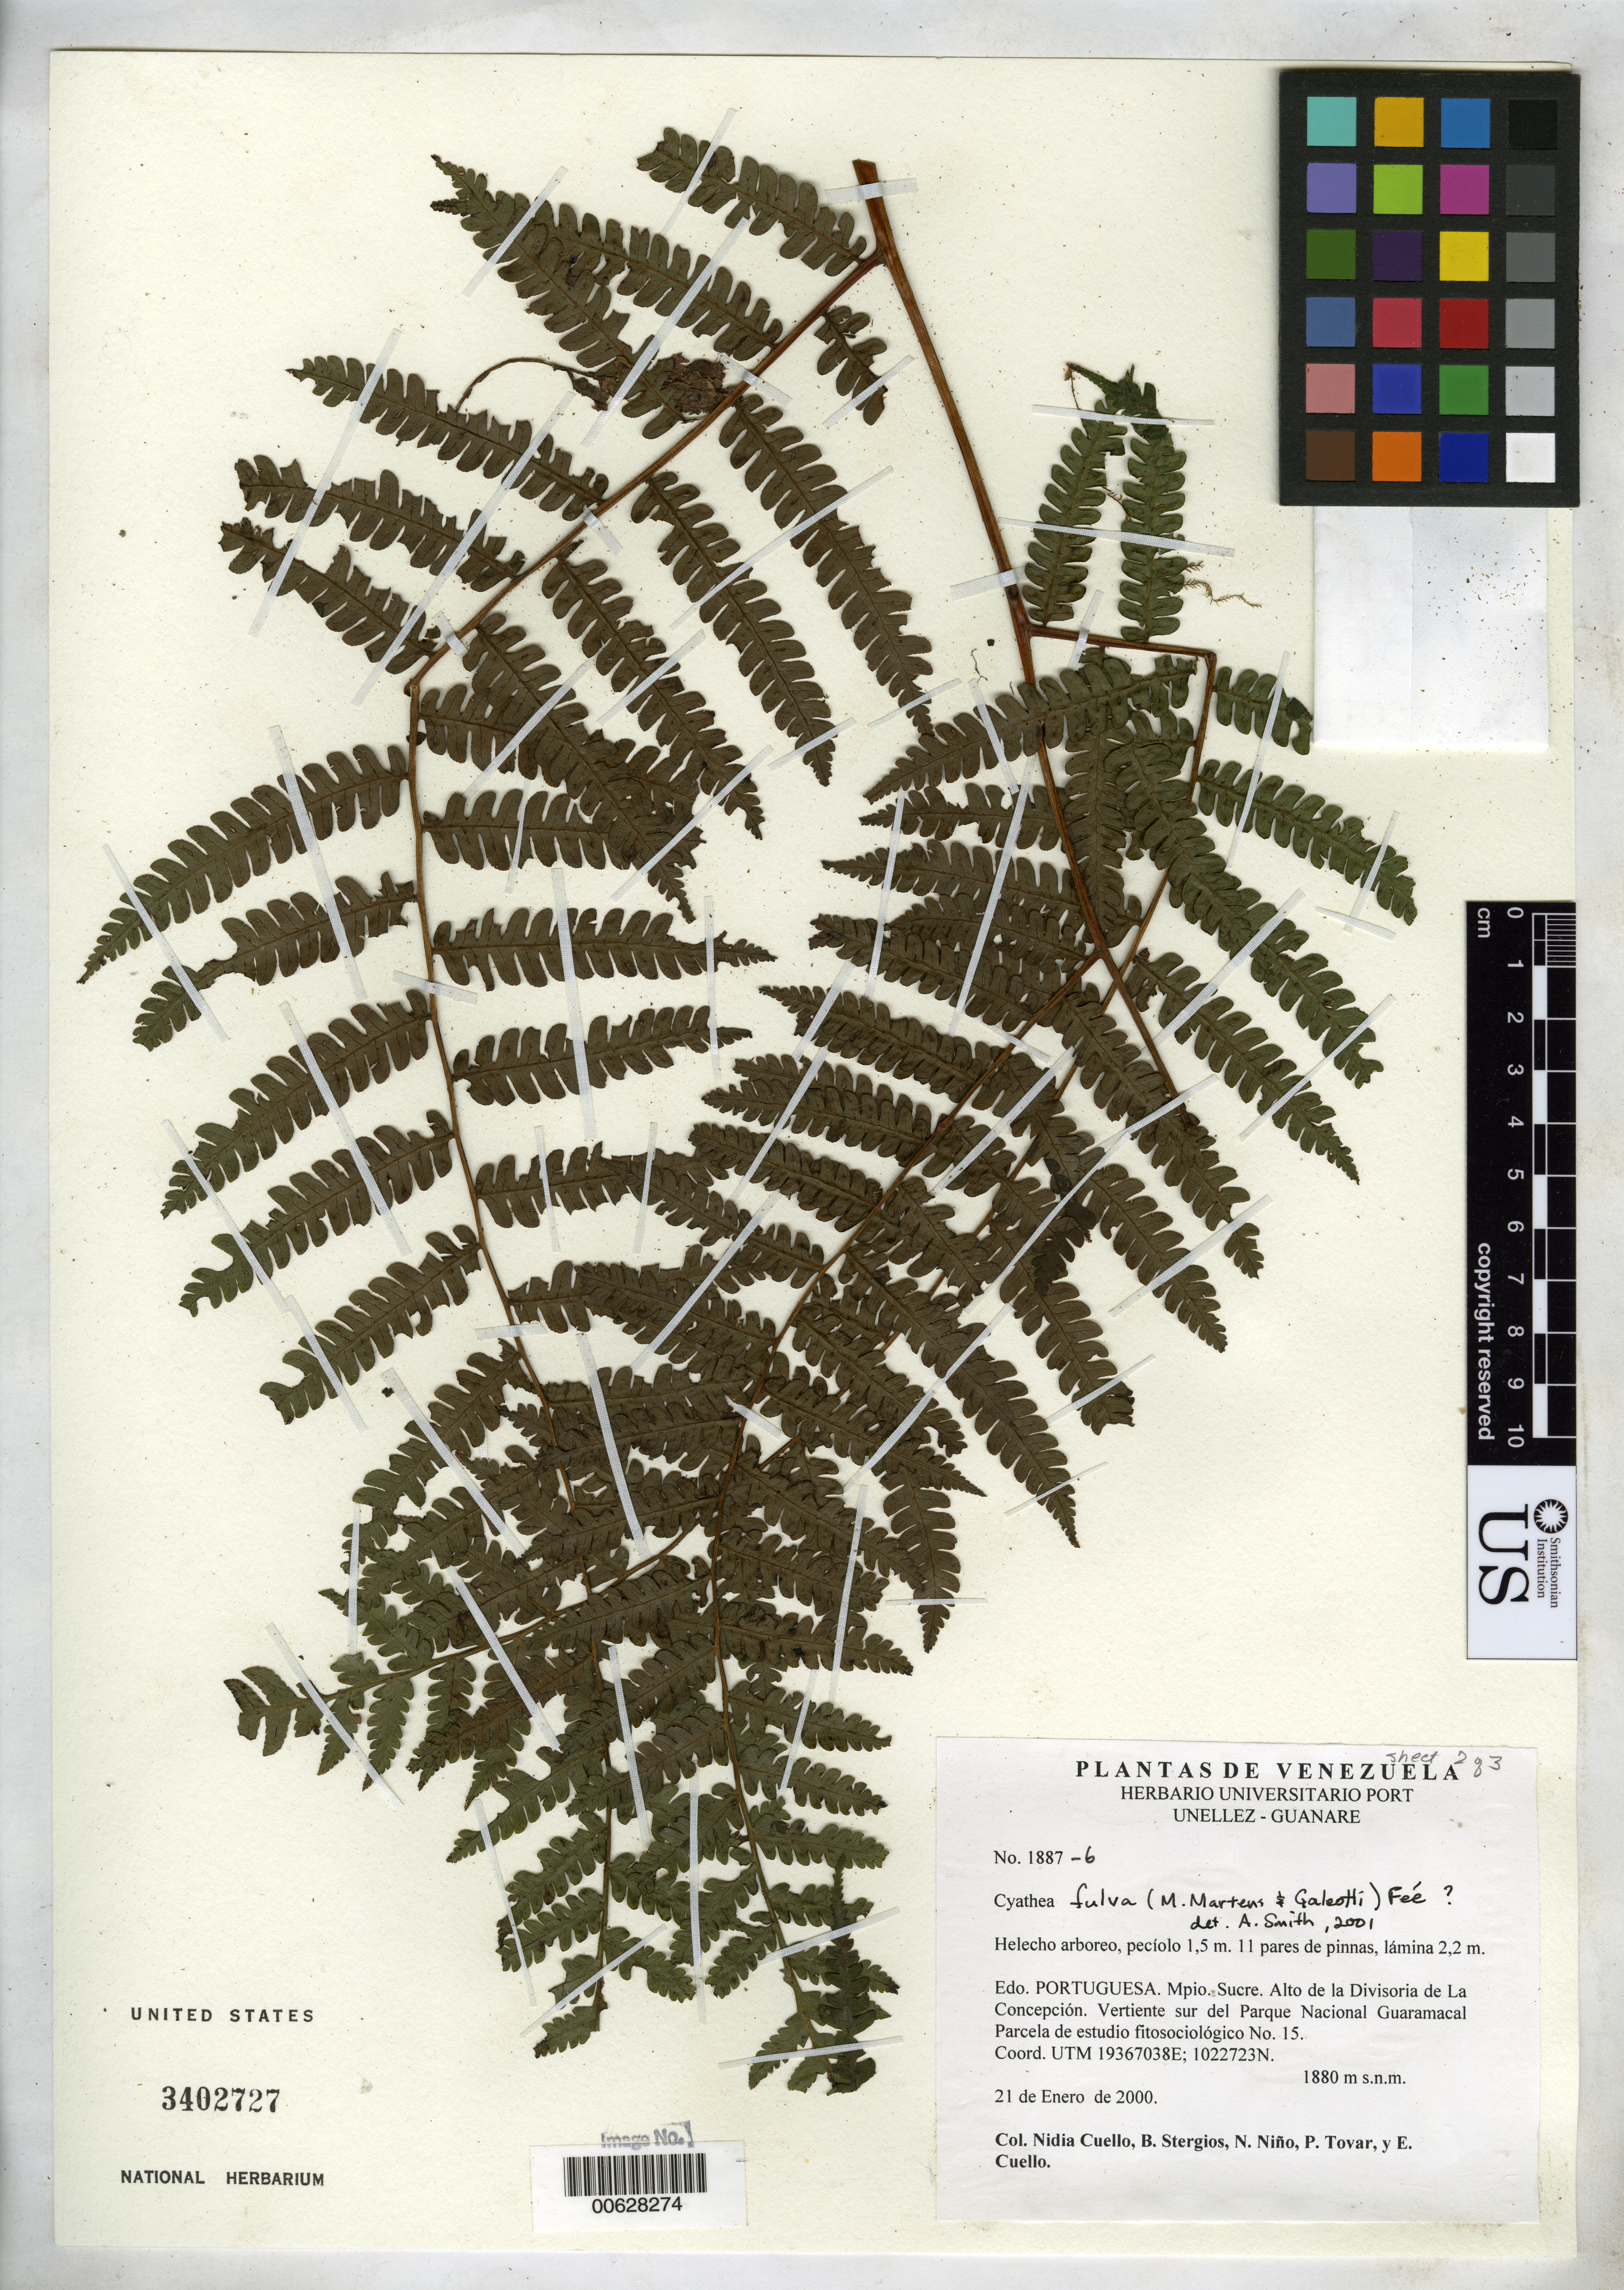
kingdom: Plantae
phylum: Tracheophyta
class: Polypodiopsida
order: Cyatheales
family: Cyatheaceae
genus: Cyathea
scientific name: Cyathea fulva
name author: (M. Martens & Galeotti) Fée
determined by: Smith, Alan R., (UC)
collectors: N. L. Cuello, B. G. Stergios, S. M. Niño, P. Tovar & E. Cuello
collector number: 1887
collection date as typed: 21 Jan 2000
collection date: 2000-01-21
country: Venezuela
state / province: Portuguesa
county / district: Sucre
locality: Divisoria de La Concepción, vertiente S Parque Nacional Guaramacal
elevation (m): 1880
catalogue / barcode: US 3402727